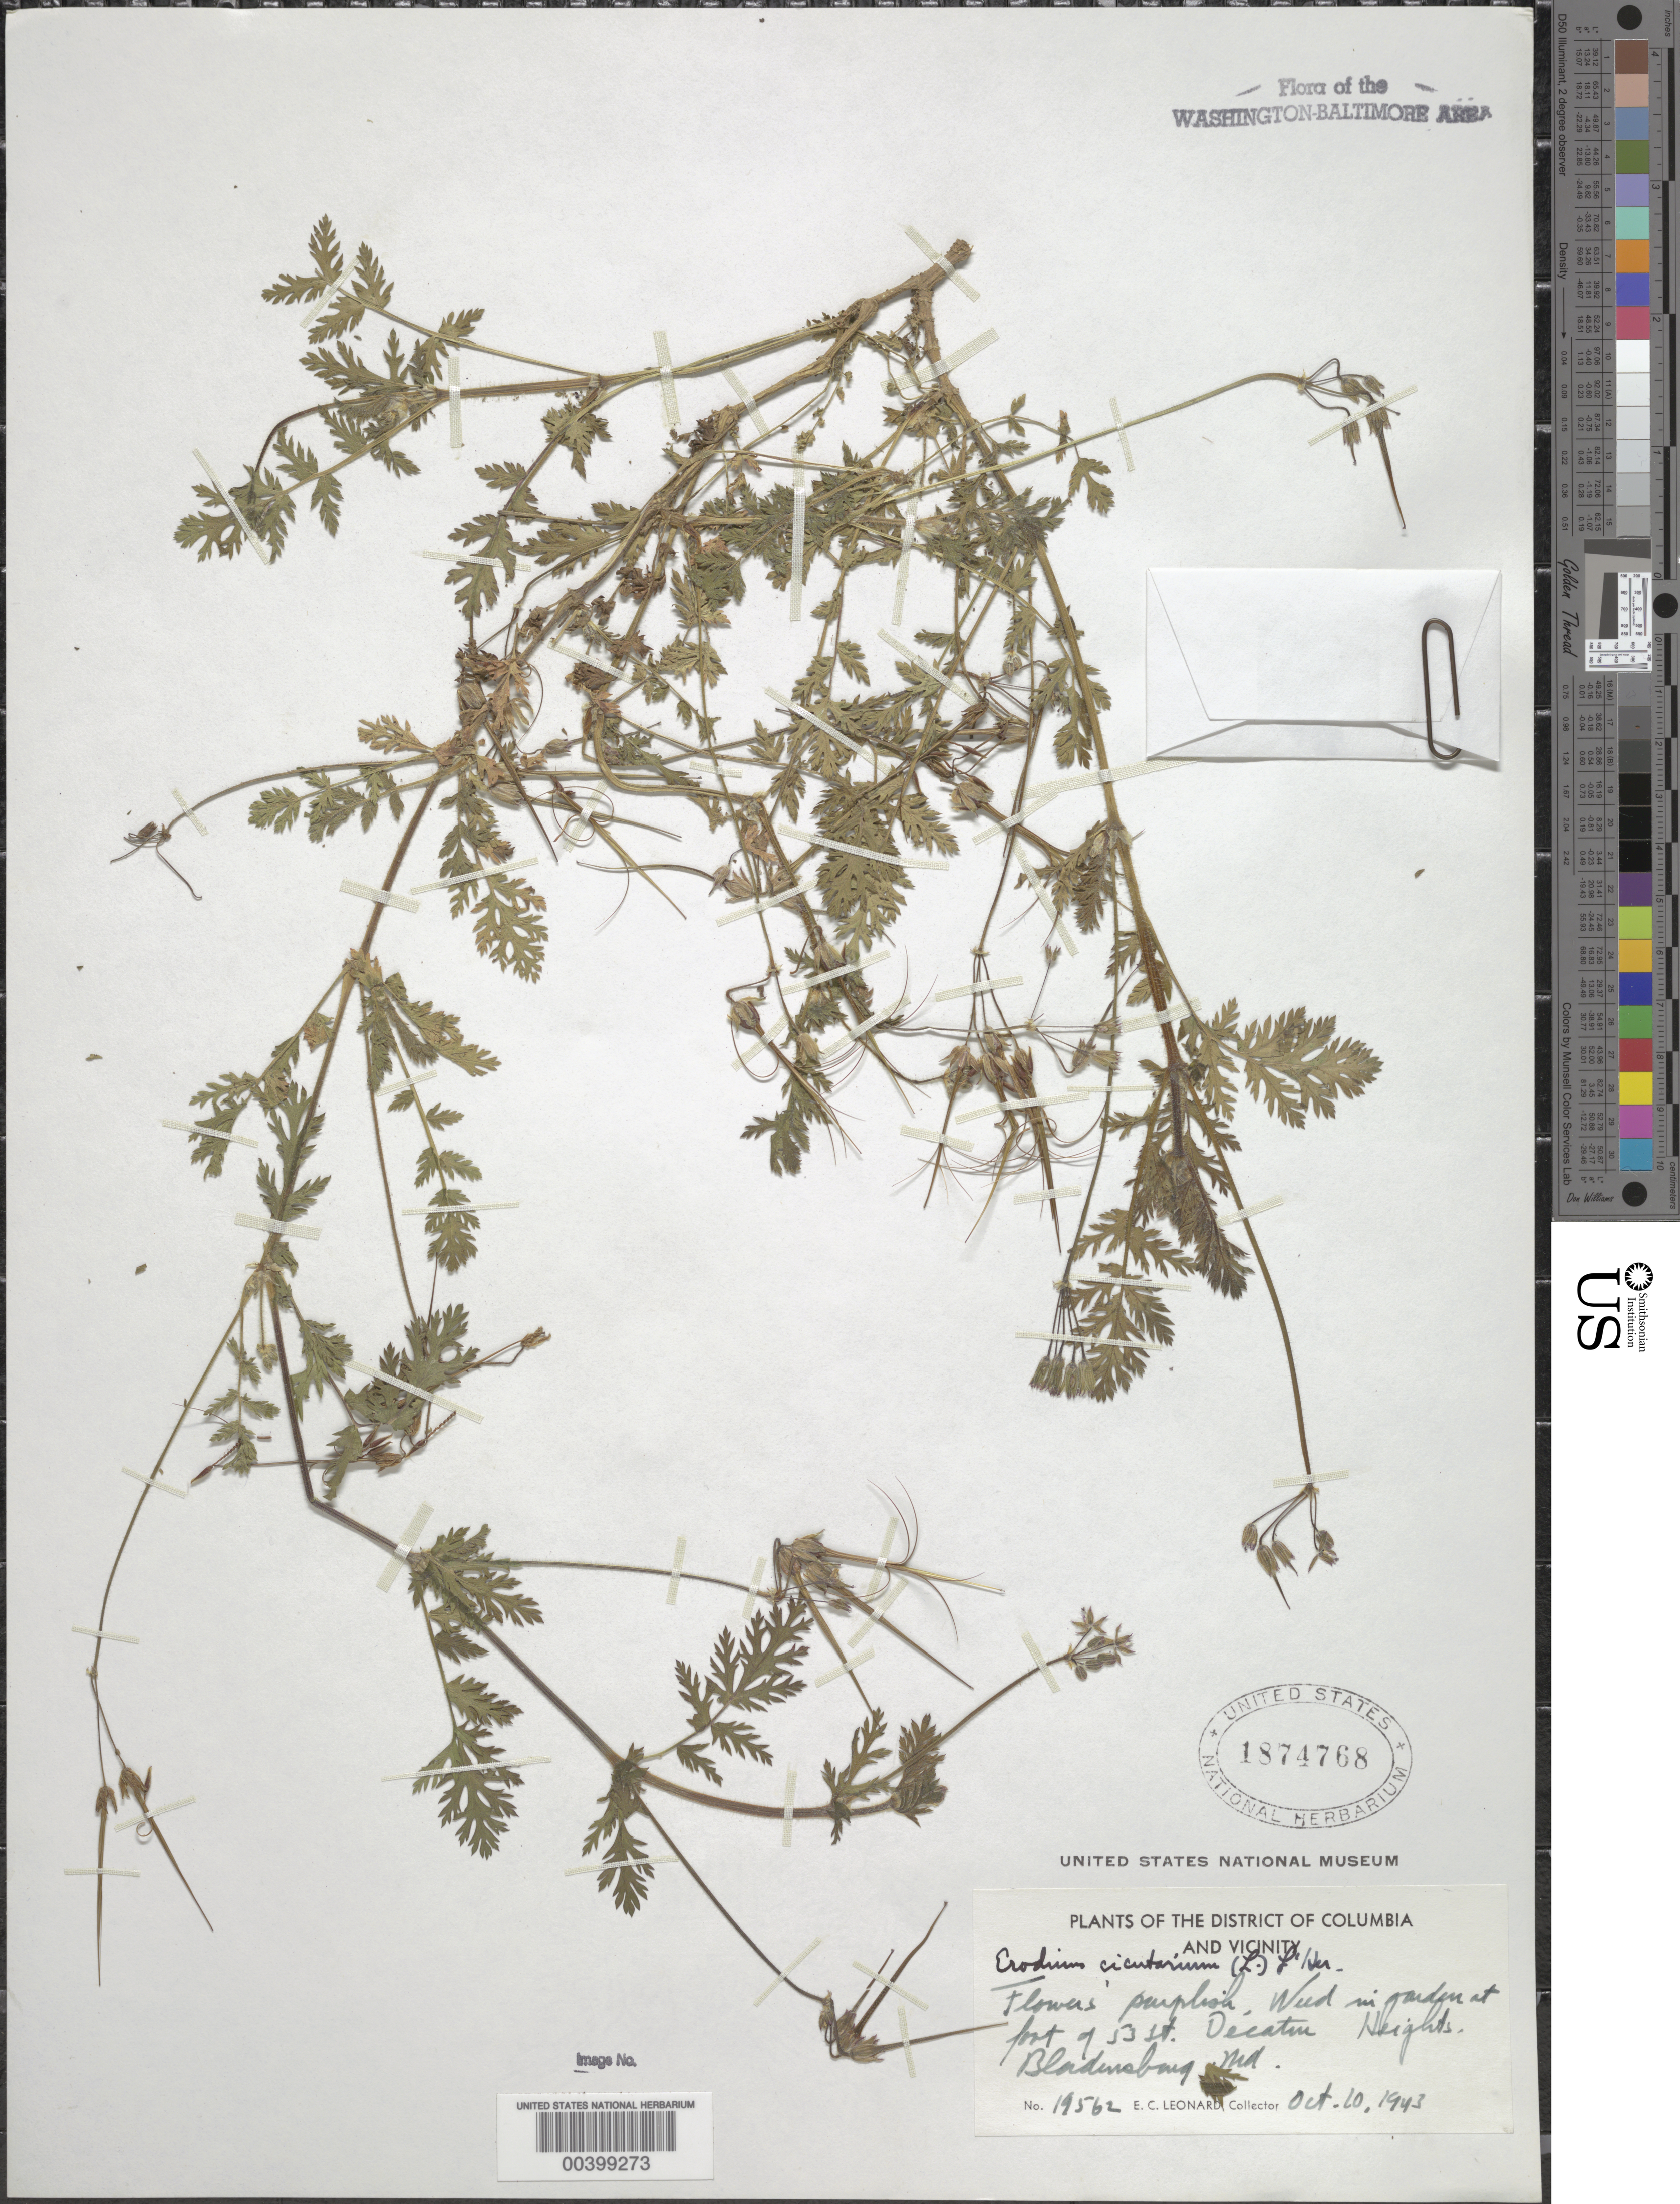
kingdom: Plantae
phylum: Tracheophyta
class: Magnoliopsida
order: Geraniales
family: Geraniaceae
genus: Erodium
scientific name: Erodium cicutarium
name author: (L.) L'Hér.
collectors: E. C. Leonard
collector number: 19562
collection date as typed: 10 Oct 1943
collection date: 1943-10-10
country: United States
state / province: Maryland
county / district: Prince George's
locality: Decatur Heights, Bladensburg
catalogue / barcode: US 1874768